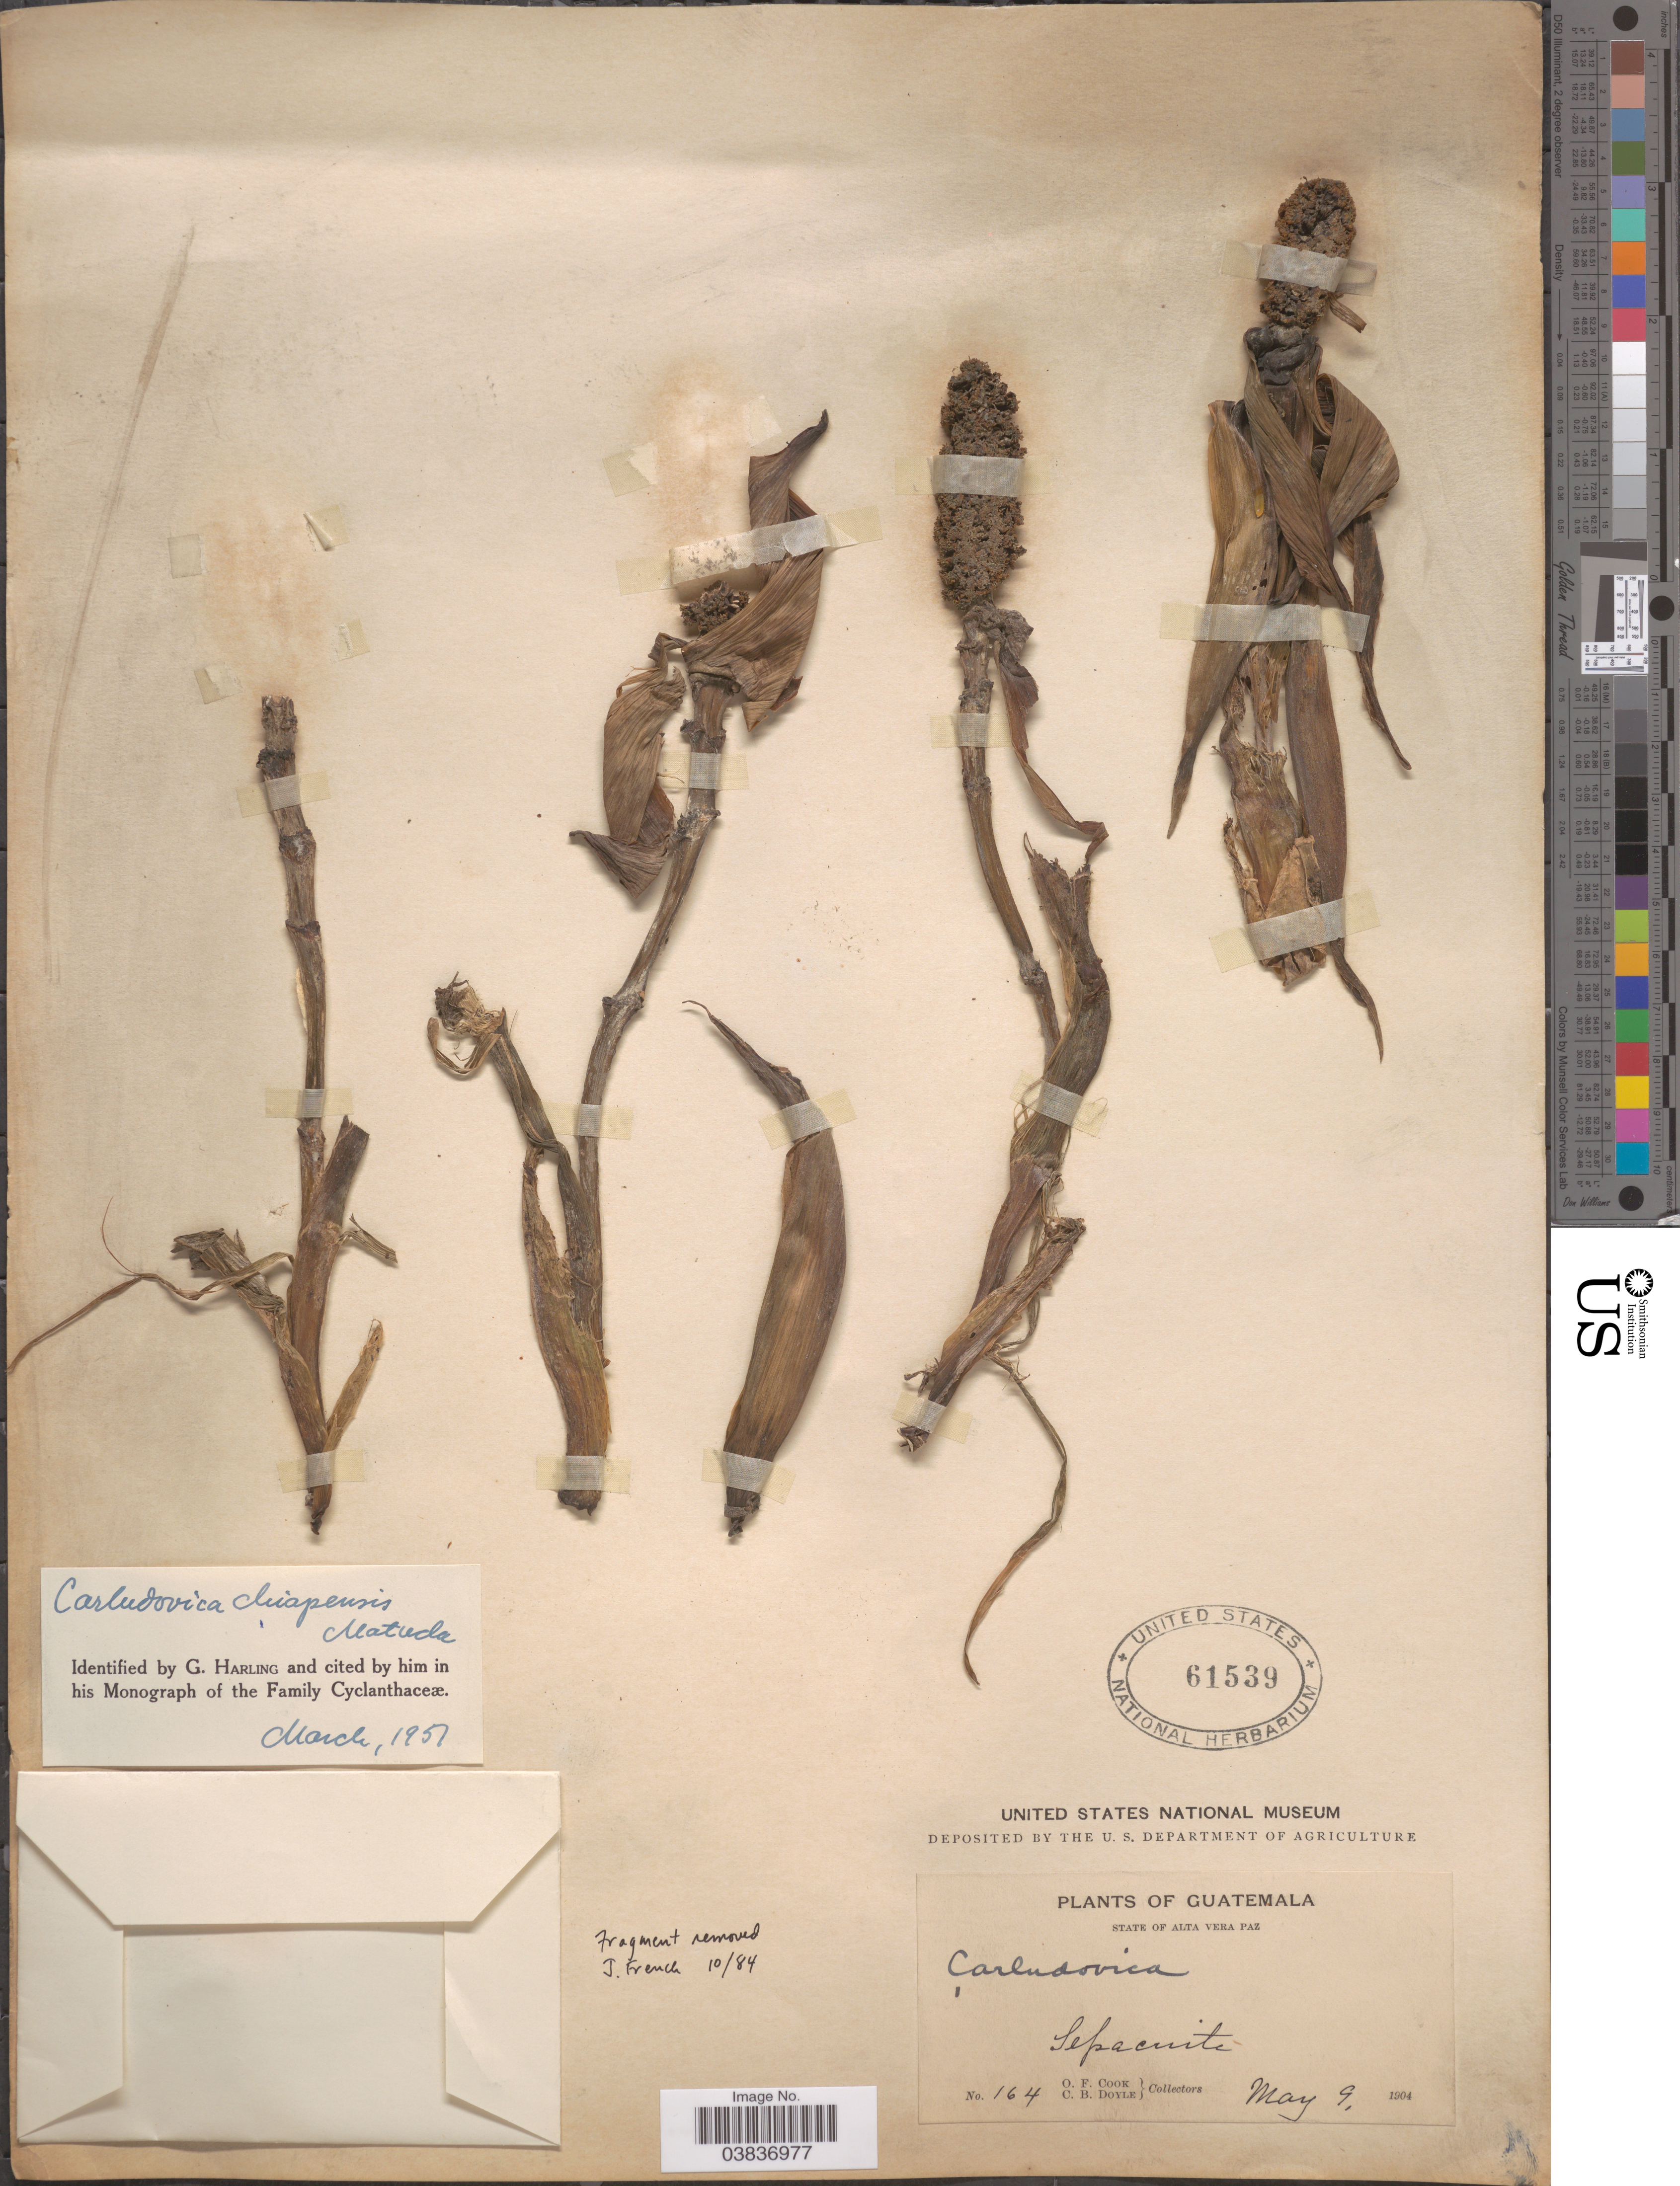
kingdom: Plantae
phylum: Tracheophyta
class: Liliopsida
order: Pandanales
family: Cyclanthaceae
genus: Asplundia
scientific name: Asplundia chiapensis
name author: (Matuda) Harling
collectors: O. F. Cook & C. Doyle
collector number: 164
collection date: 1904-05-09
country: Guatemala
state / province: Alta Verapaz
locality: Sepacuite.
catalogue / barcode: US 61539